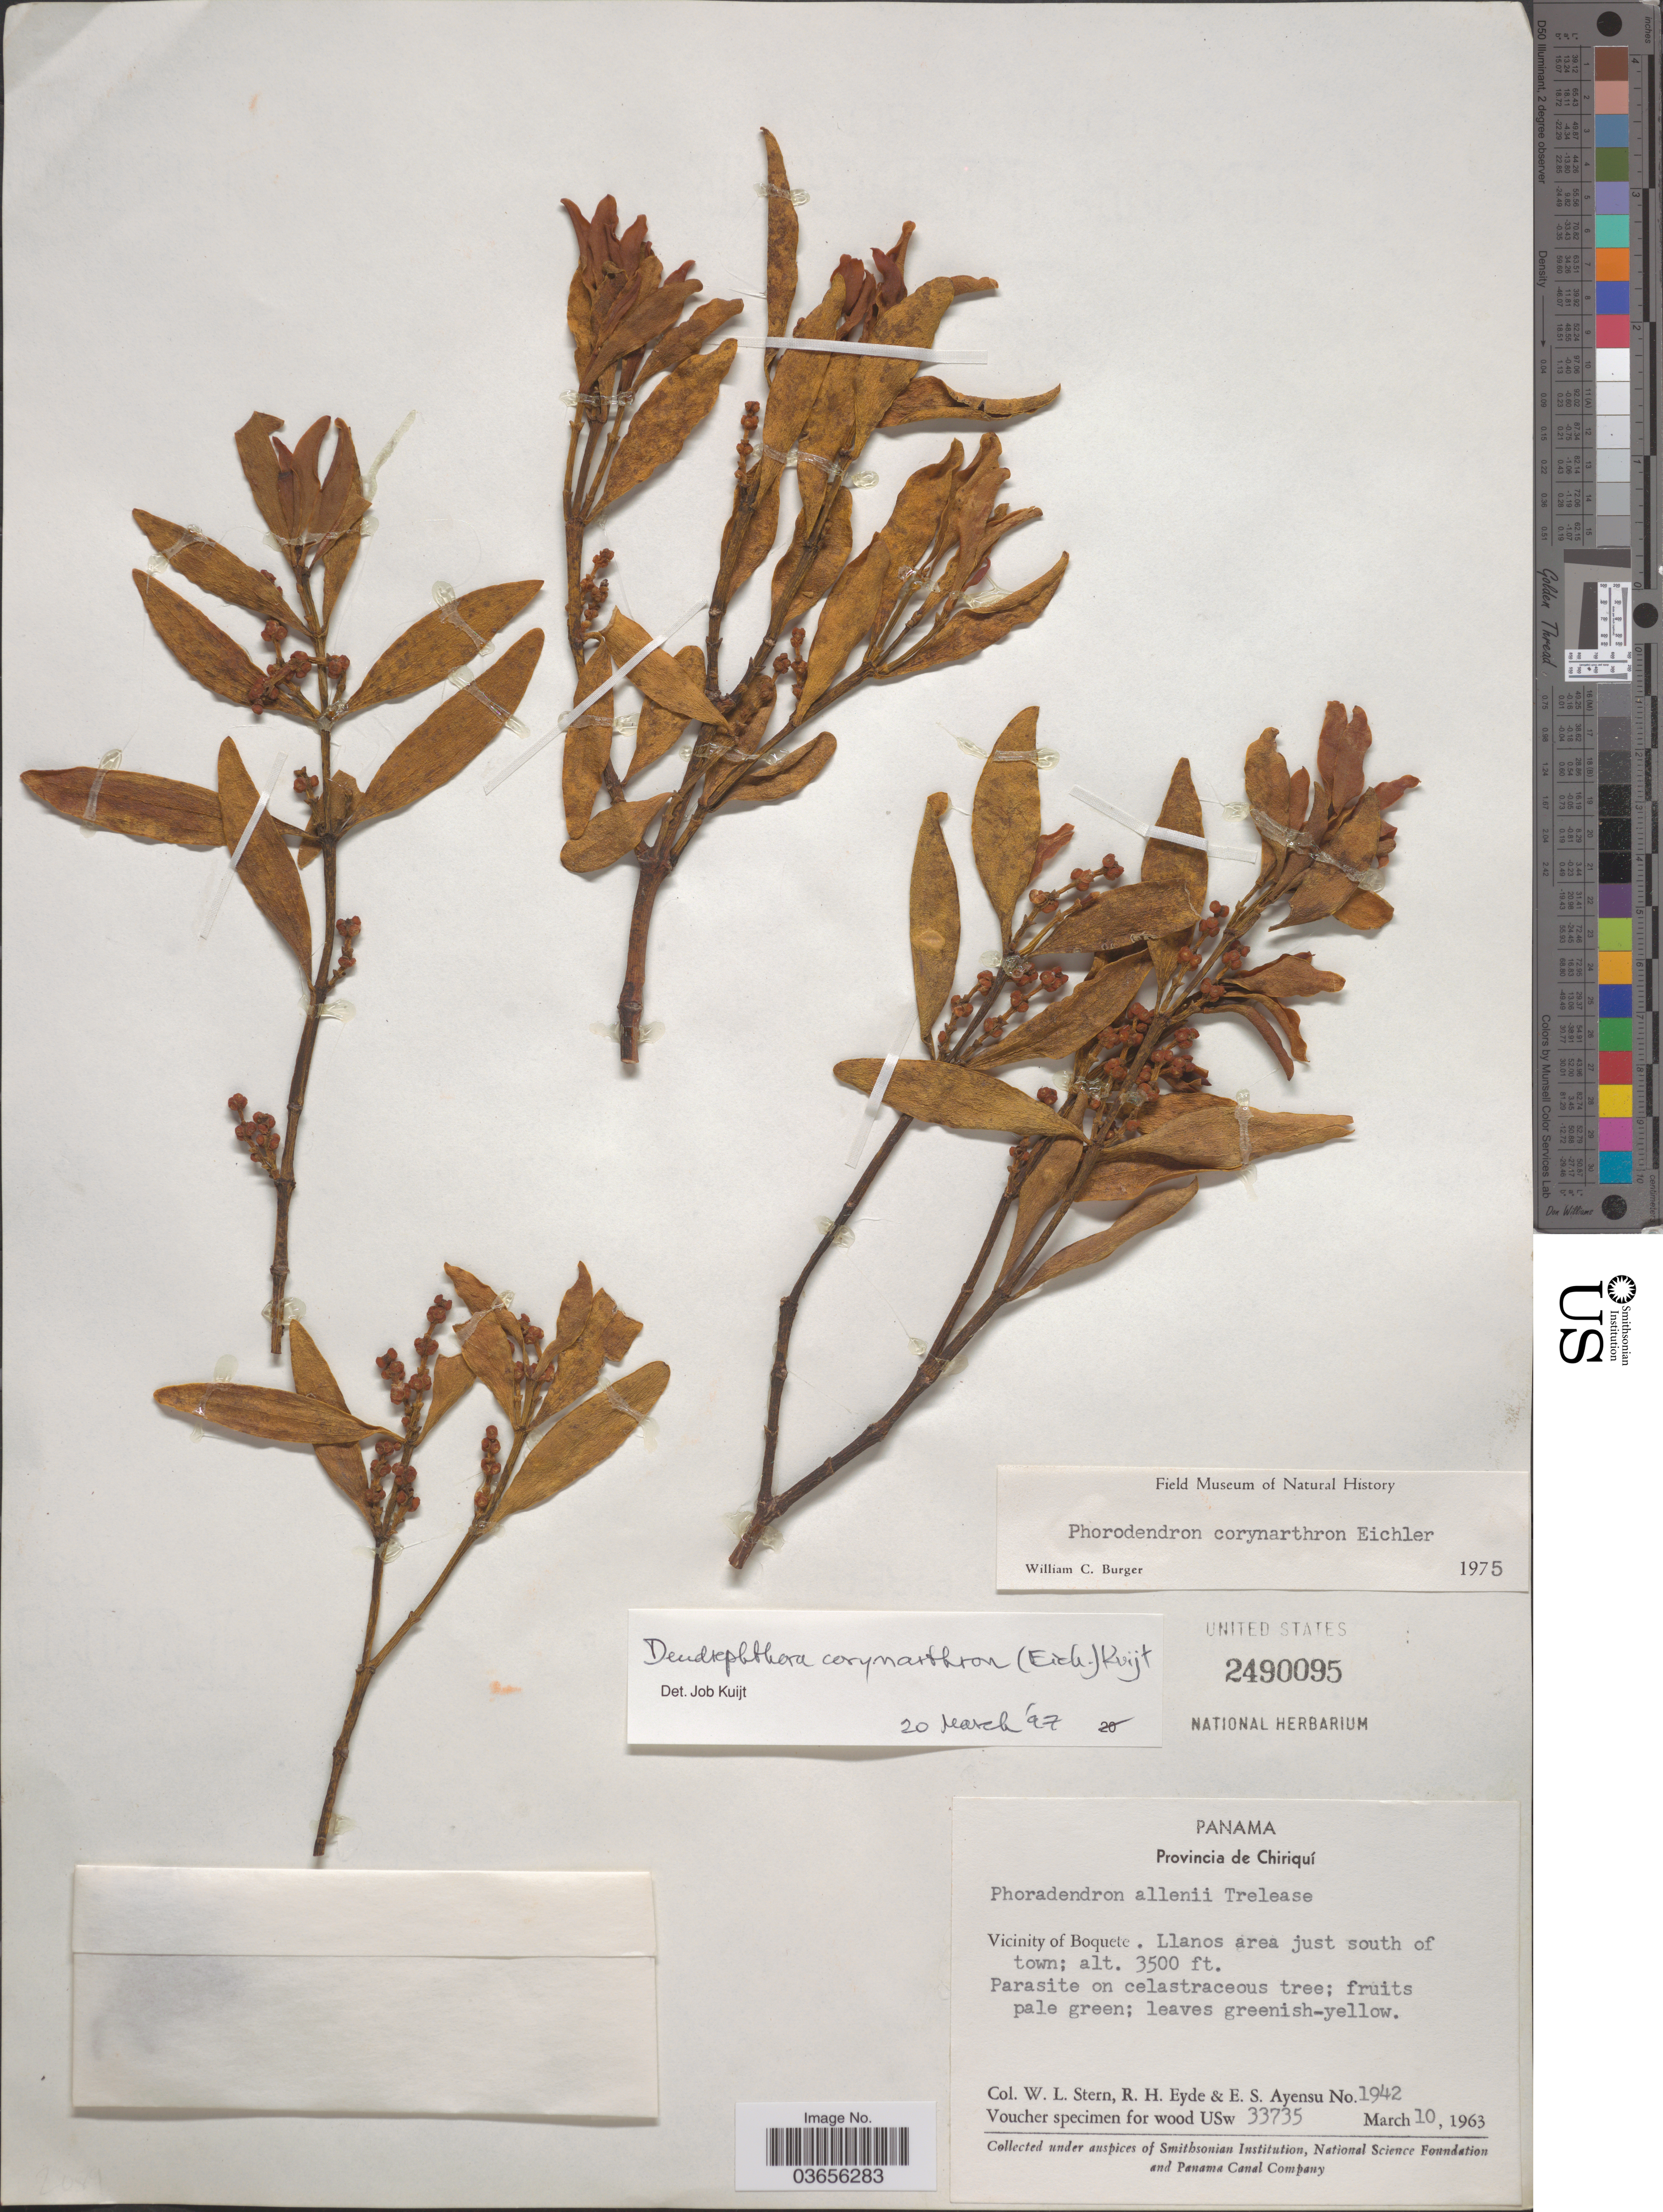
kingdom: Plantae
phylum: Tracheophyta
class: Magnoliopsida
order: Santalales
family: Viscaceae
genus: Dendrophthora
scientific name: Dendrophthora squamigera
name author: (Benth.) Kuntze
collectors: W. L. Stern, R. H. Eyde & E. S. Ayensu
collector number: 1942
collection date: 1963-03-10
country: Panama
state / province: Chiriqui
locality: Vicinity of Boquete. Llanos area just north of town.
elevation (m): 1067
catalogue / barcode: US 2490095